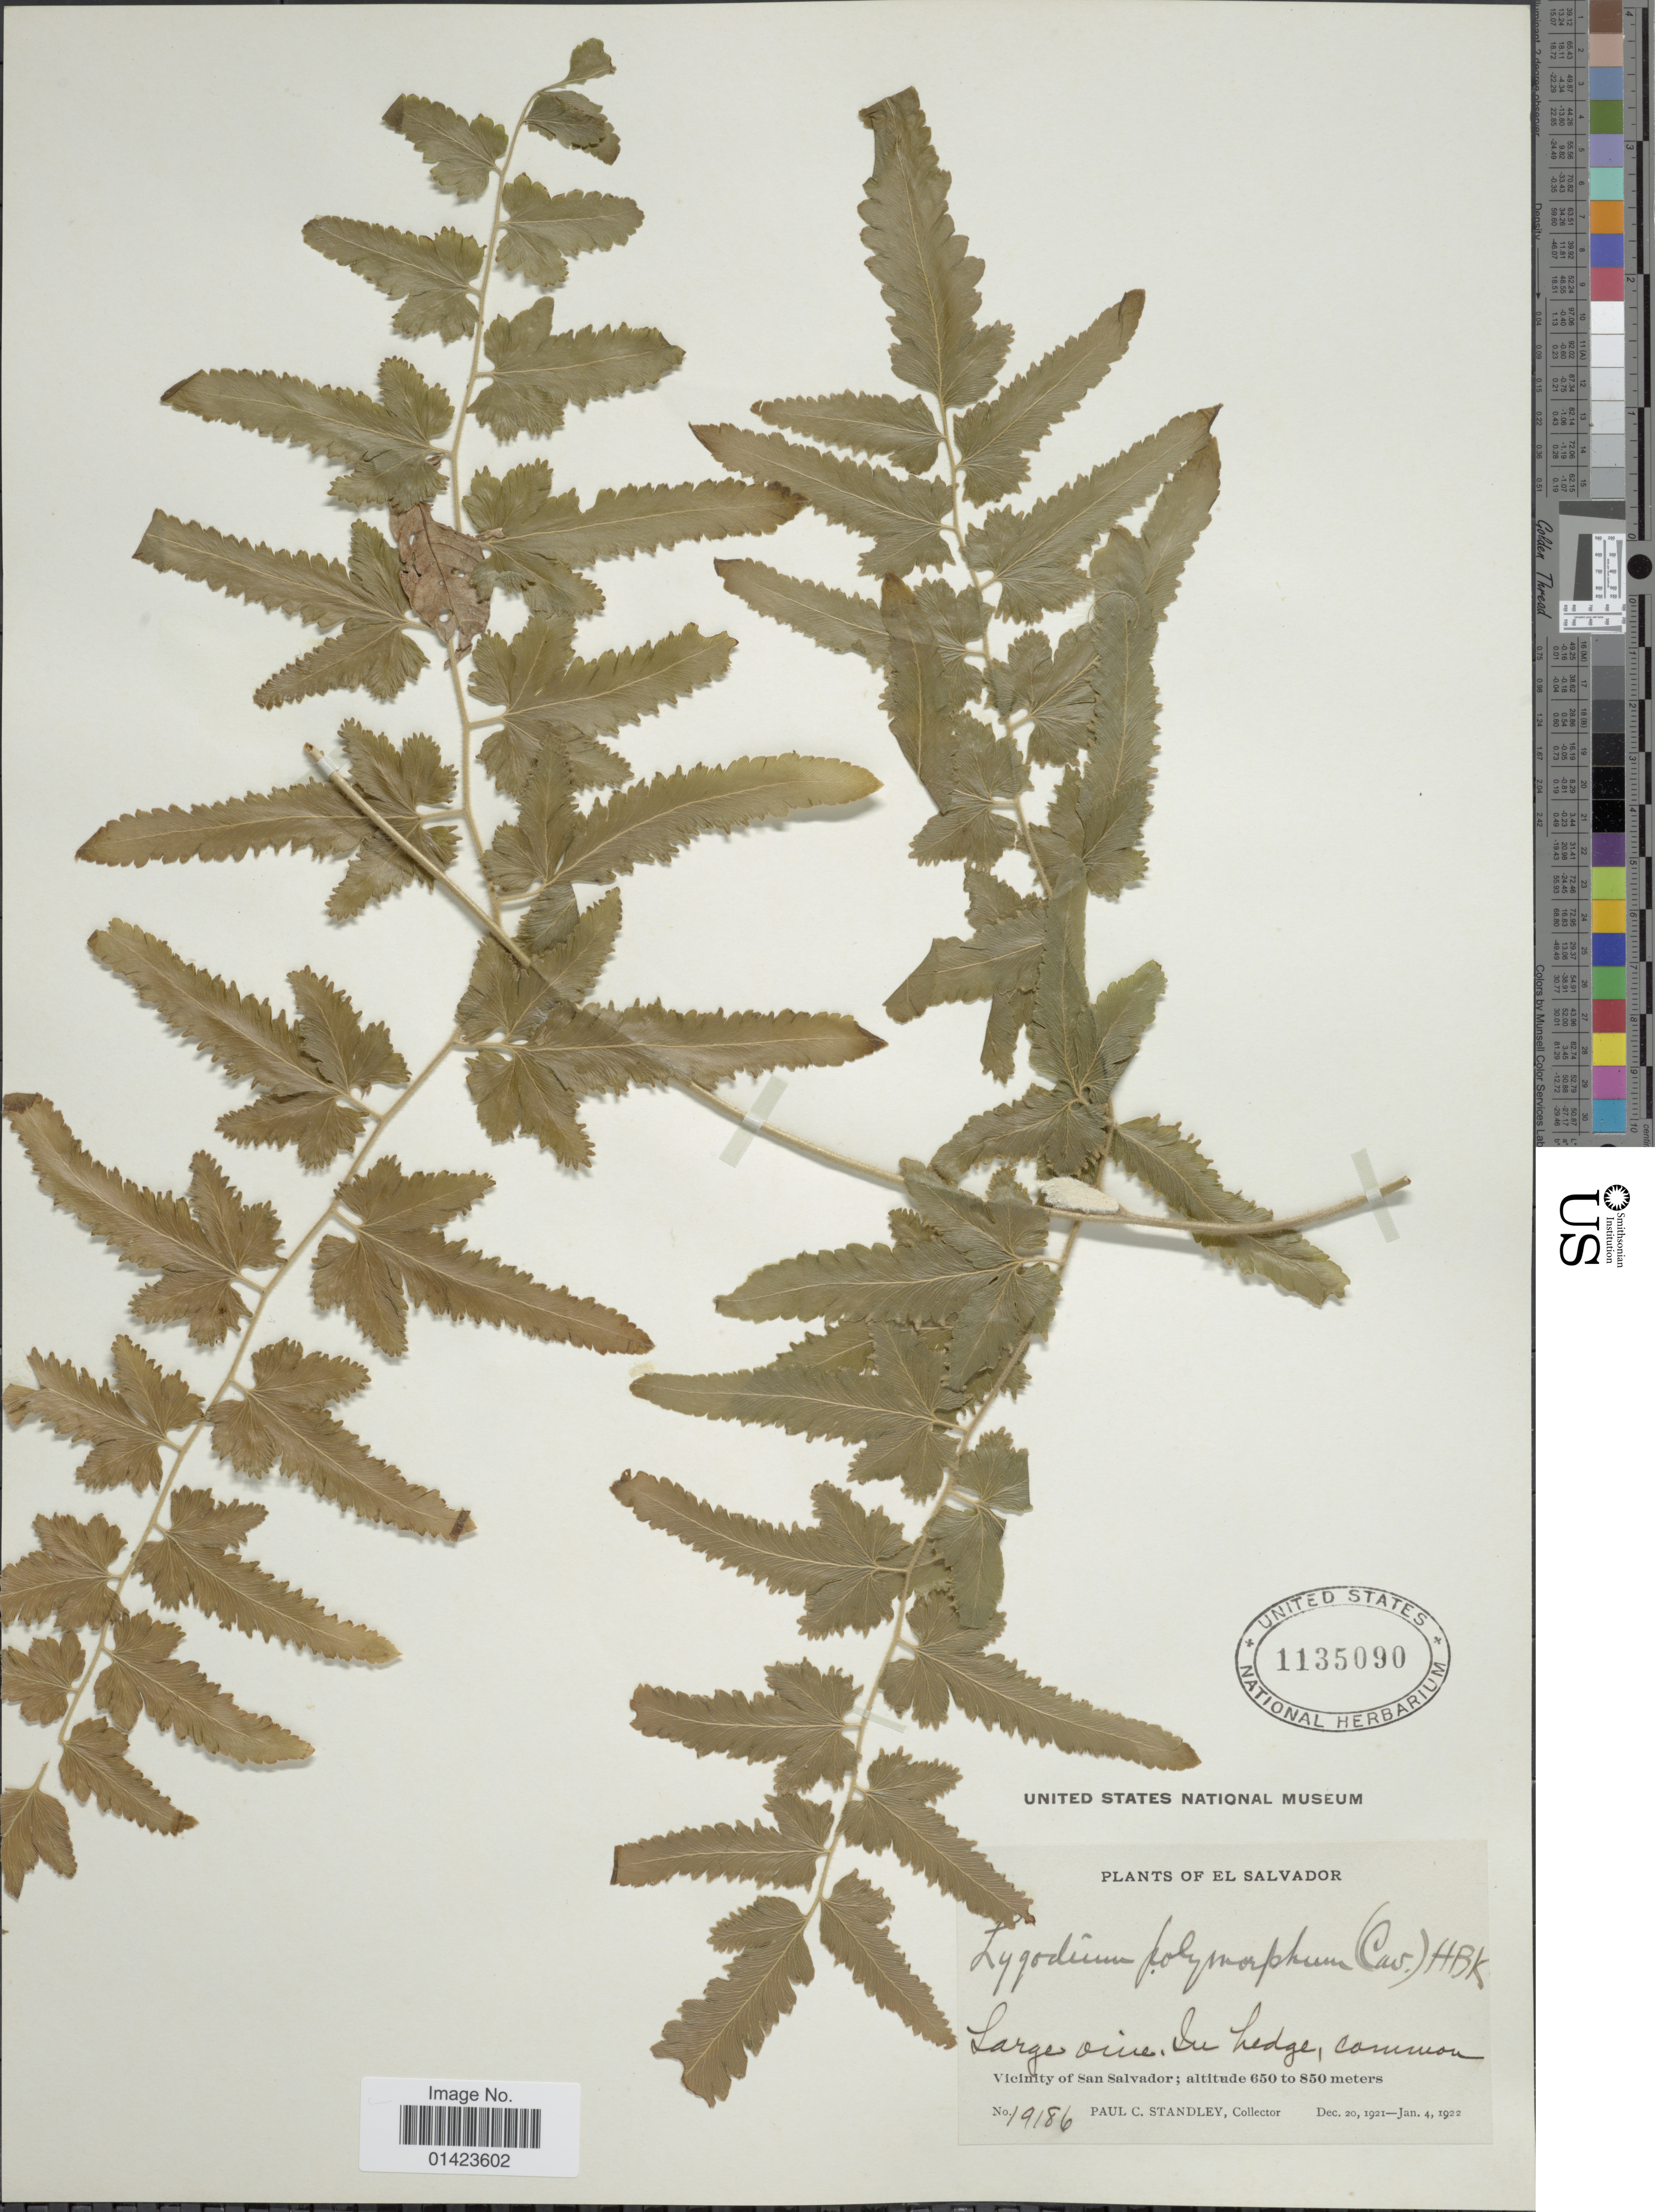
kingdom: Plantae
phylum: Tracheophyta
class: Polypodiopsida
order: Schizaeales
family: Lygodiaceae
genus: Lygodium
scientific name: Lygodium venustum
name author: Sw.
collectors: P. C. Standley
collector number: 19186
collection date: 1921-12-20/1922-01-04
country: El Salvador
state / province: San Salvador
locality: Vicinity of San Salvador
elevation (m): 650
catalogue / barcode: US 1135090